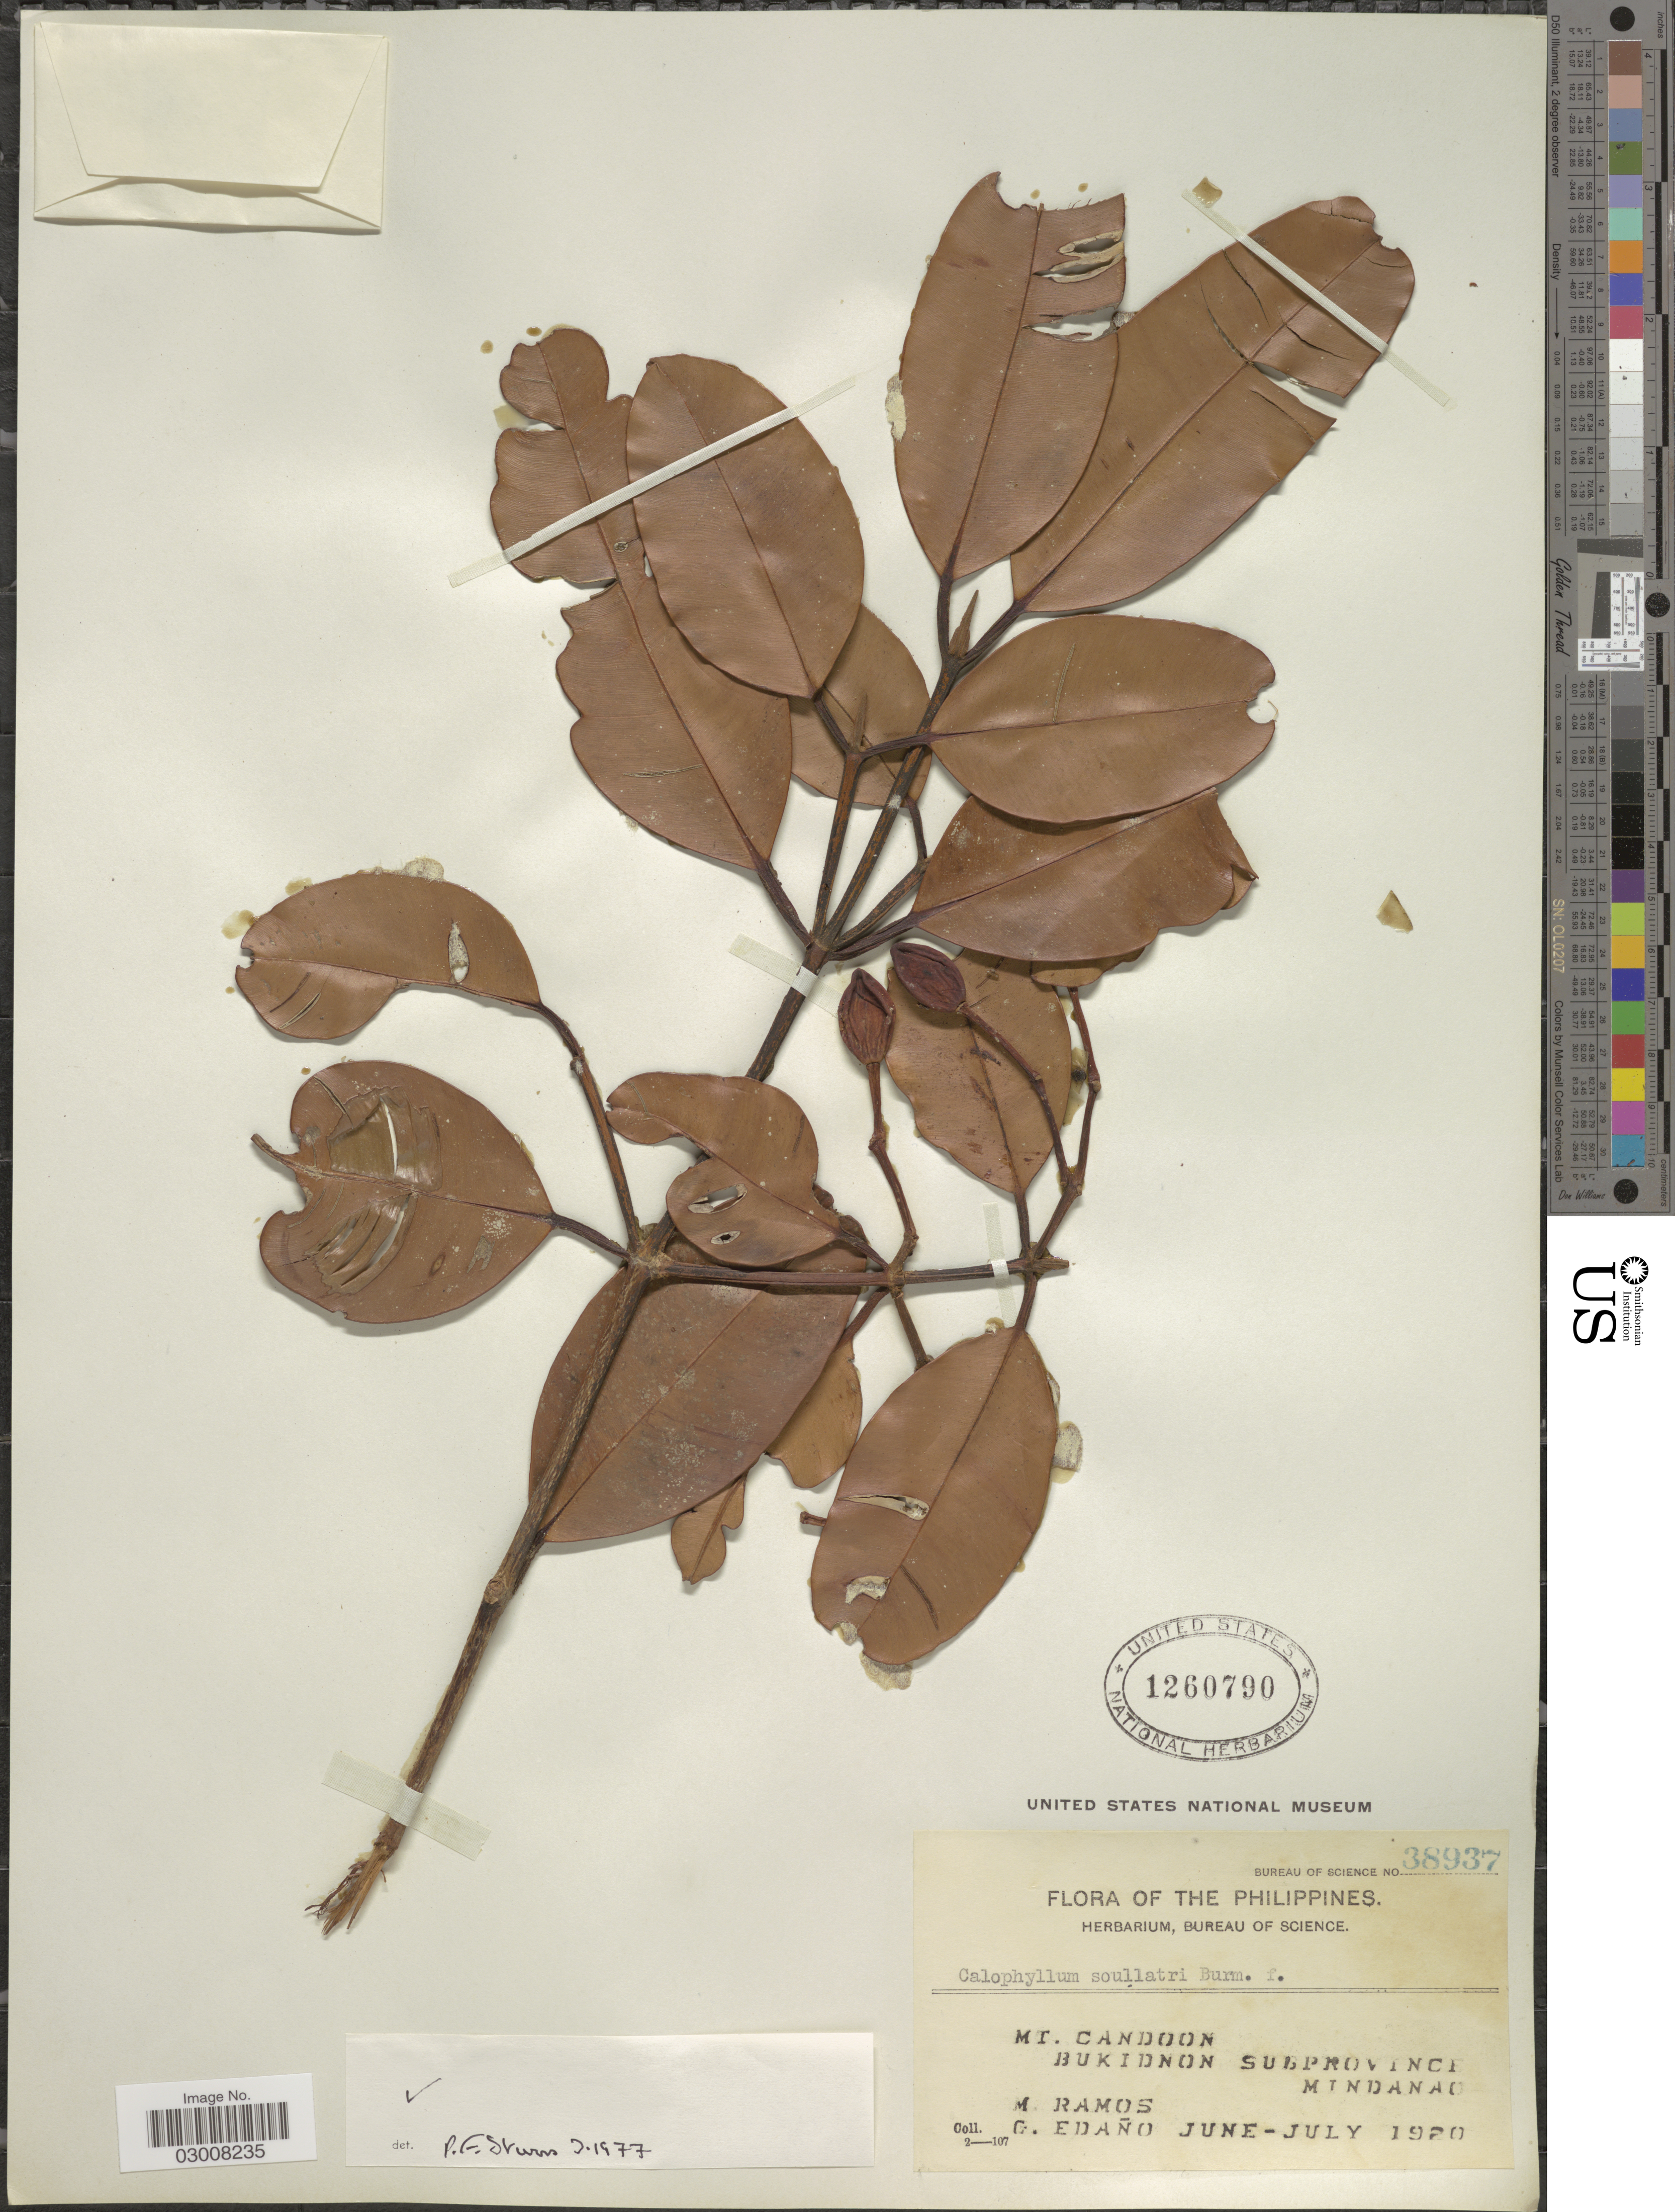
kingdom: Plantae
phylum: Tracheophyta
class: Magnoliopsida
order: Malpighiales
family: Calophyllaceae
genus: Calophyllum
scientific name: Calophyllum soulattri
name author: Burm. f.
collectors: M. Ramos & G. Edaño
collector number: Bureau of Science 38937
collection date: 1920-06/1920-07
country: Philippines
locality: Mt. Candoon, Bukidnon Subprovince, Mindanao.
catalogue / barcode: US 1260790